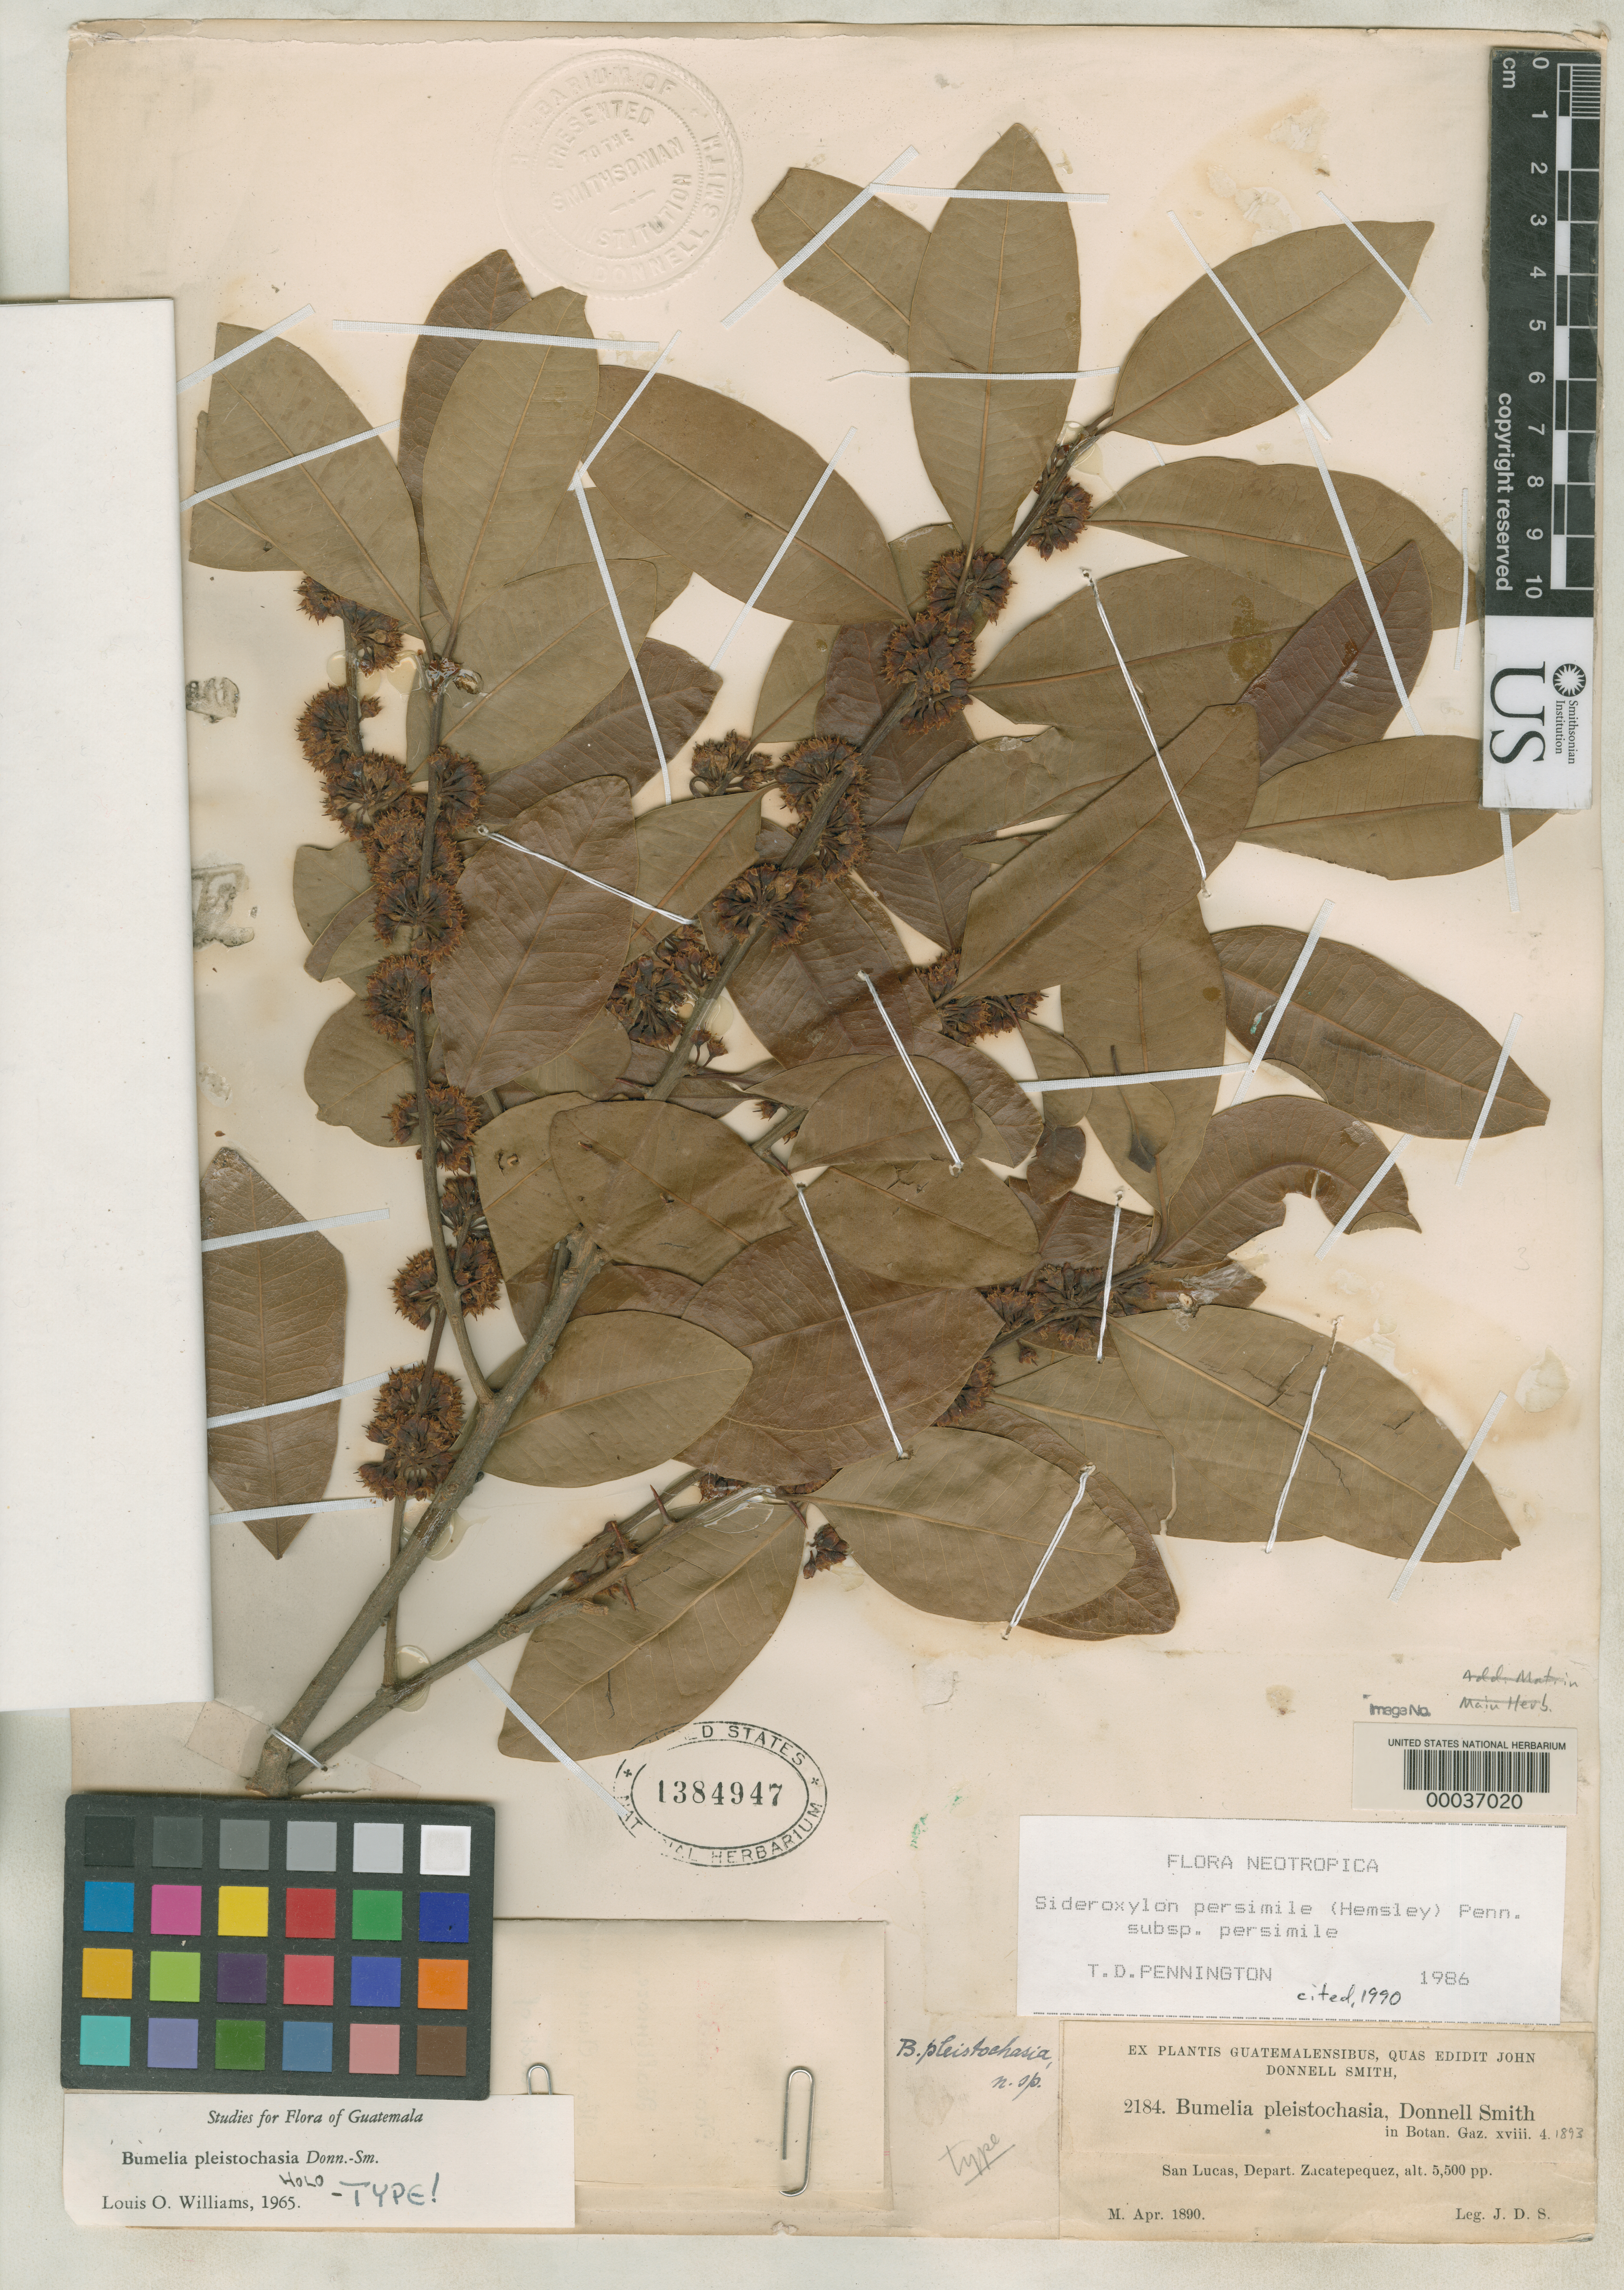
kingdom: Plantae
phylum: Tracheophyta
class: Magnoliopsida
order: Ericales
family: Sapotaceae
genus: Bumelia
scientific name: Bumelia pleistochasia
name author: Donn. Sm.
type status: Holotype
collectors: J. Donnell Smith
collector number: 2184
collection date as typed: Apr 1890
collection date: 1890-04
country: Guatemala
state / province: Sacatepéquez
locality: San Lucas.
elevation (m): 1676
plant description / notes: Specimen ex herb. John Donnell Smith.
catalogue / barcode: US 1384947